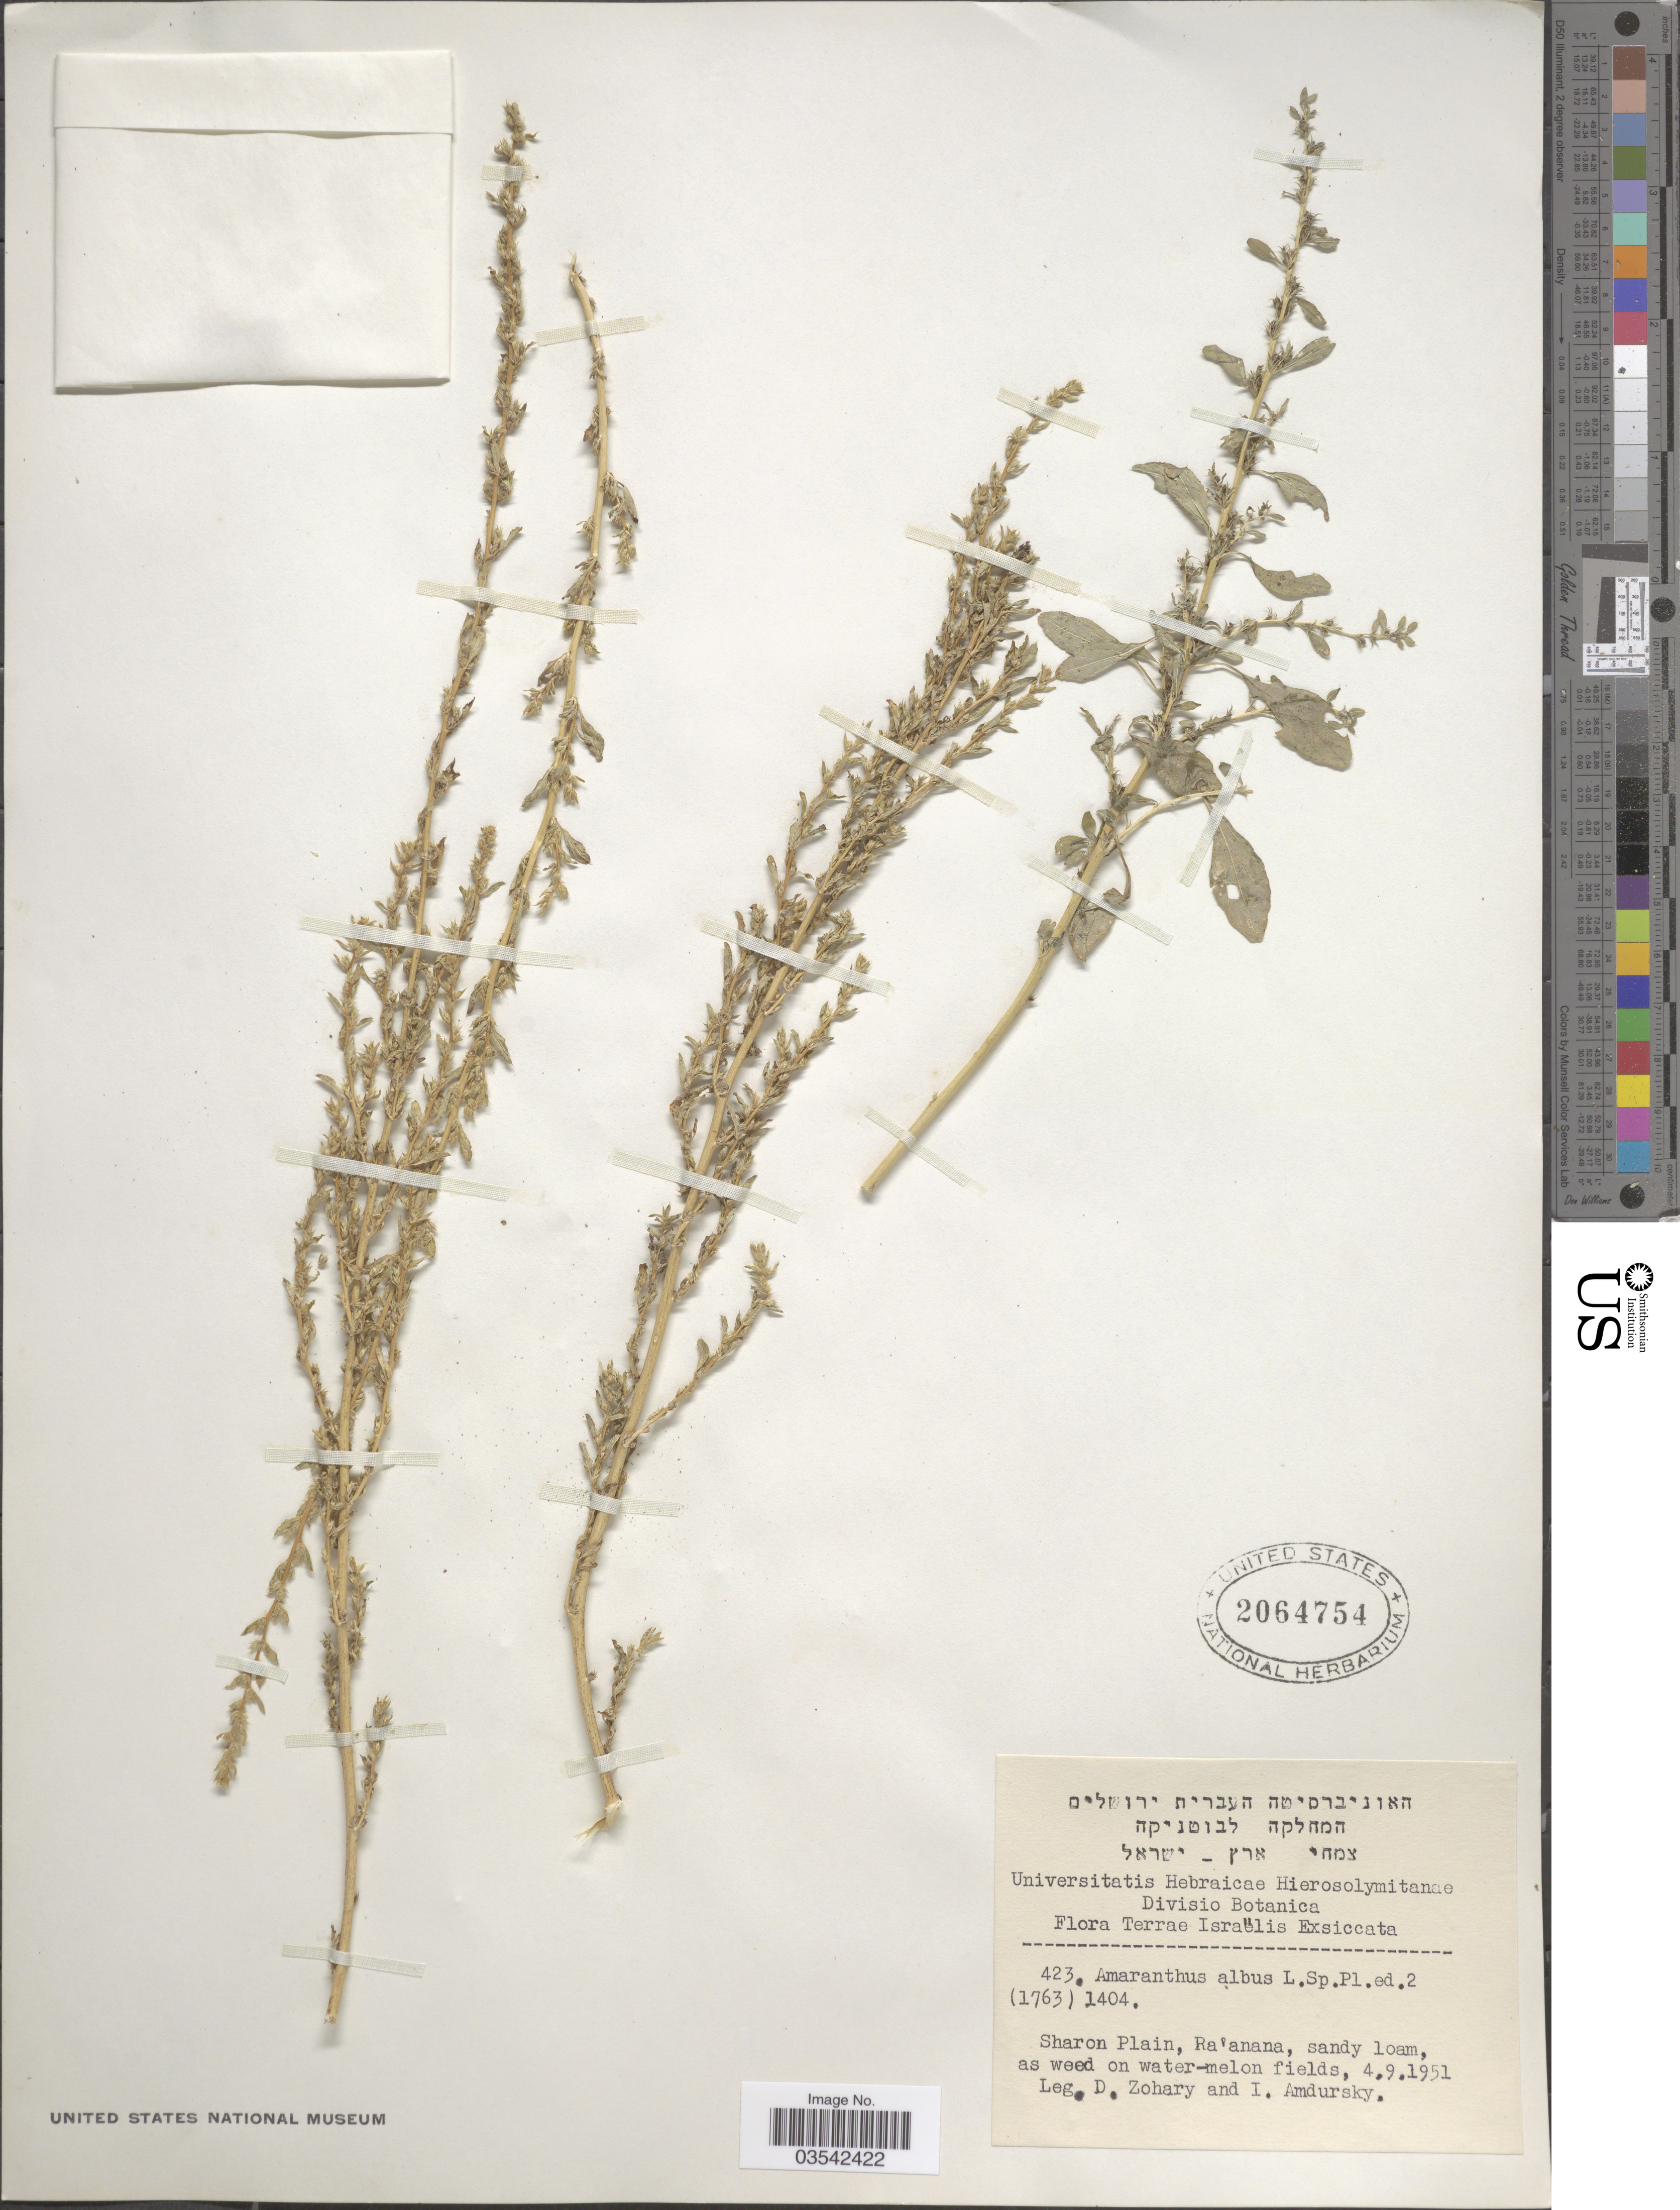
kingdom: Plantae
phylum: Tracheophyta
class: Magnoliopsida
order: Caryophyllales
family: Amaranthaceae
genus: Amaranthus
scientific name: Amaranthus albus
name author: L.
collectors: D. Zohary & I. Amdursky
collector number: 423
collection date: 1951-09-04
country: Israel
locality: Terrae Israëlis. Sharon Plain, Ra'anana.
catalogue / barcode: US 2064754